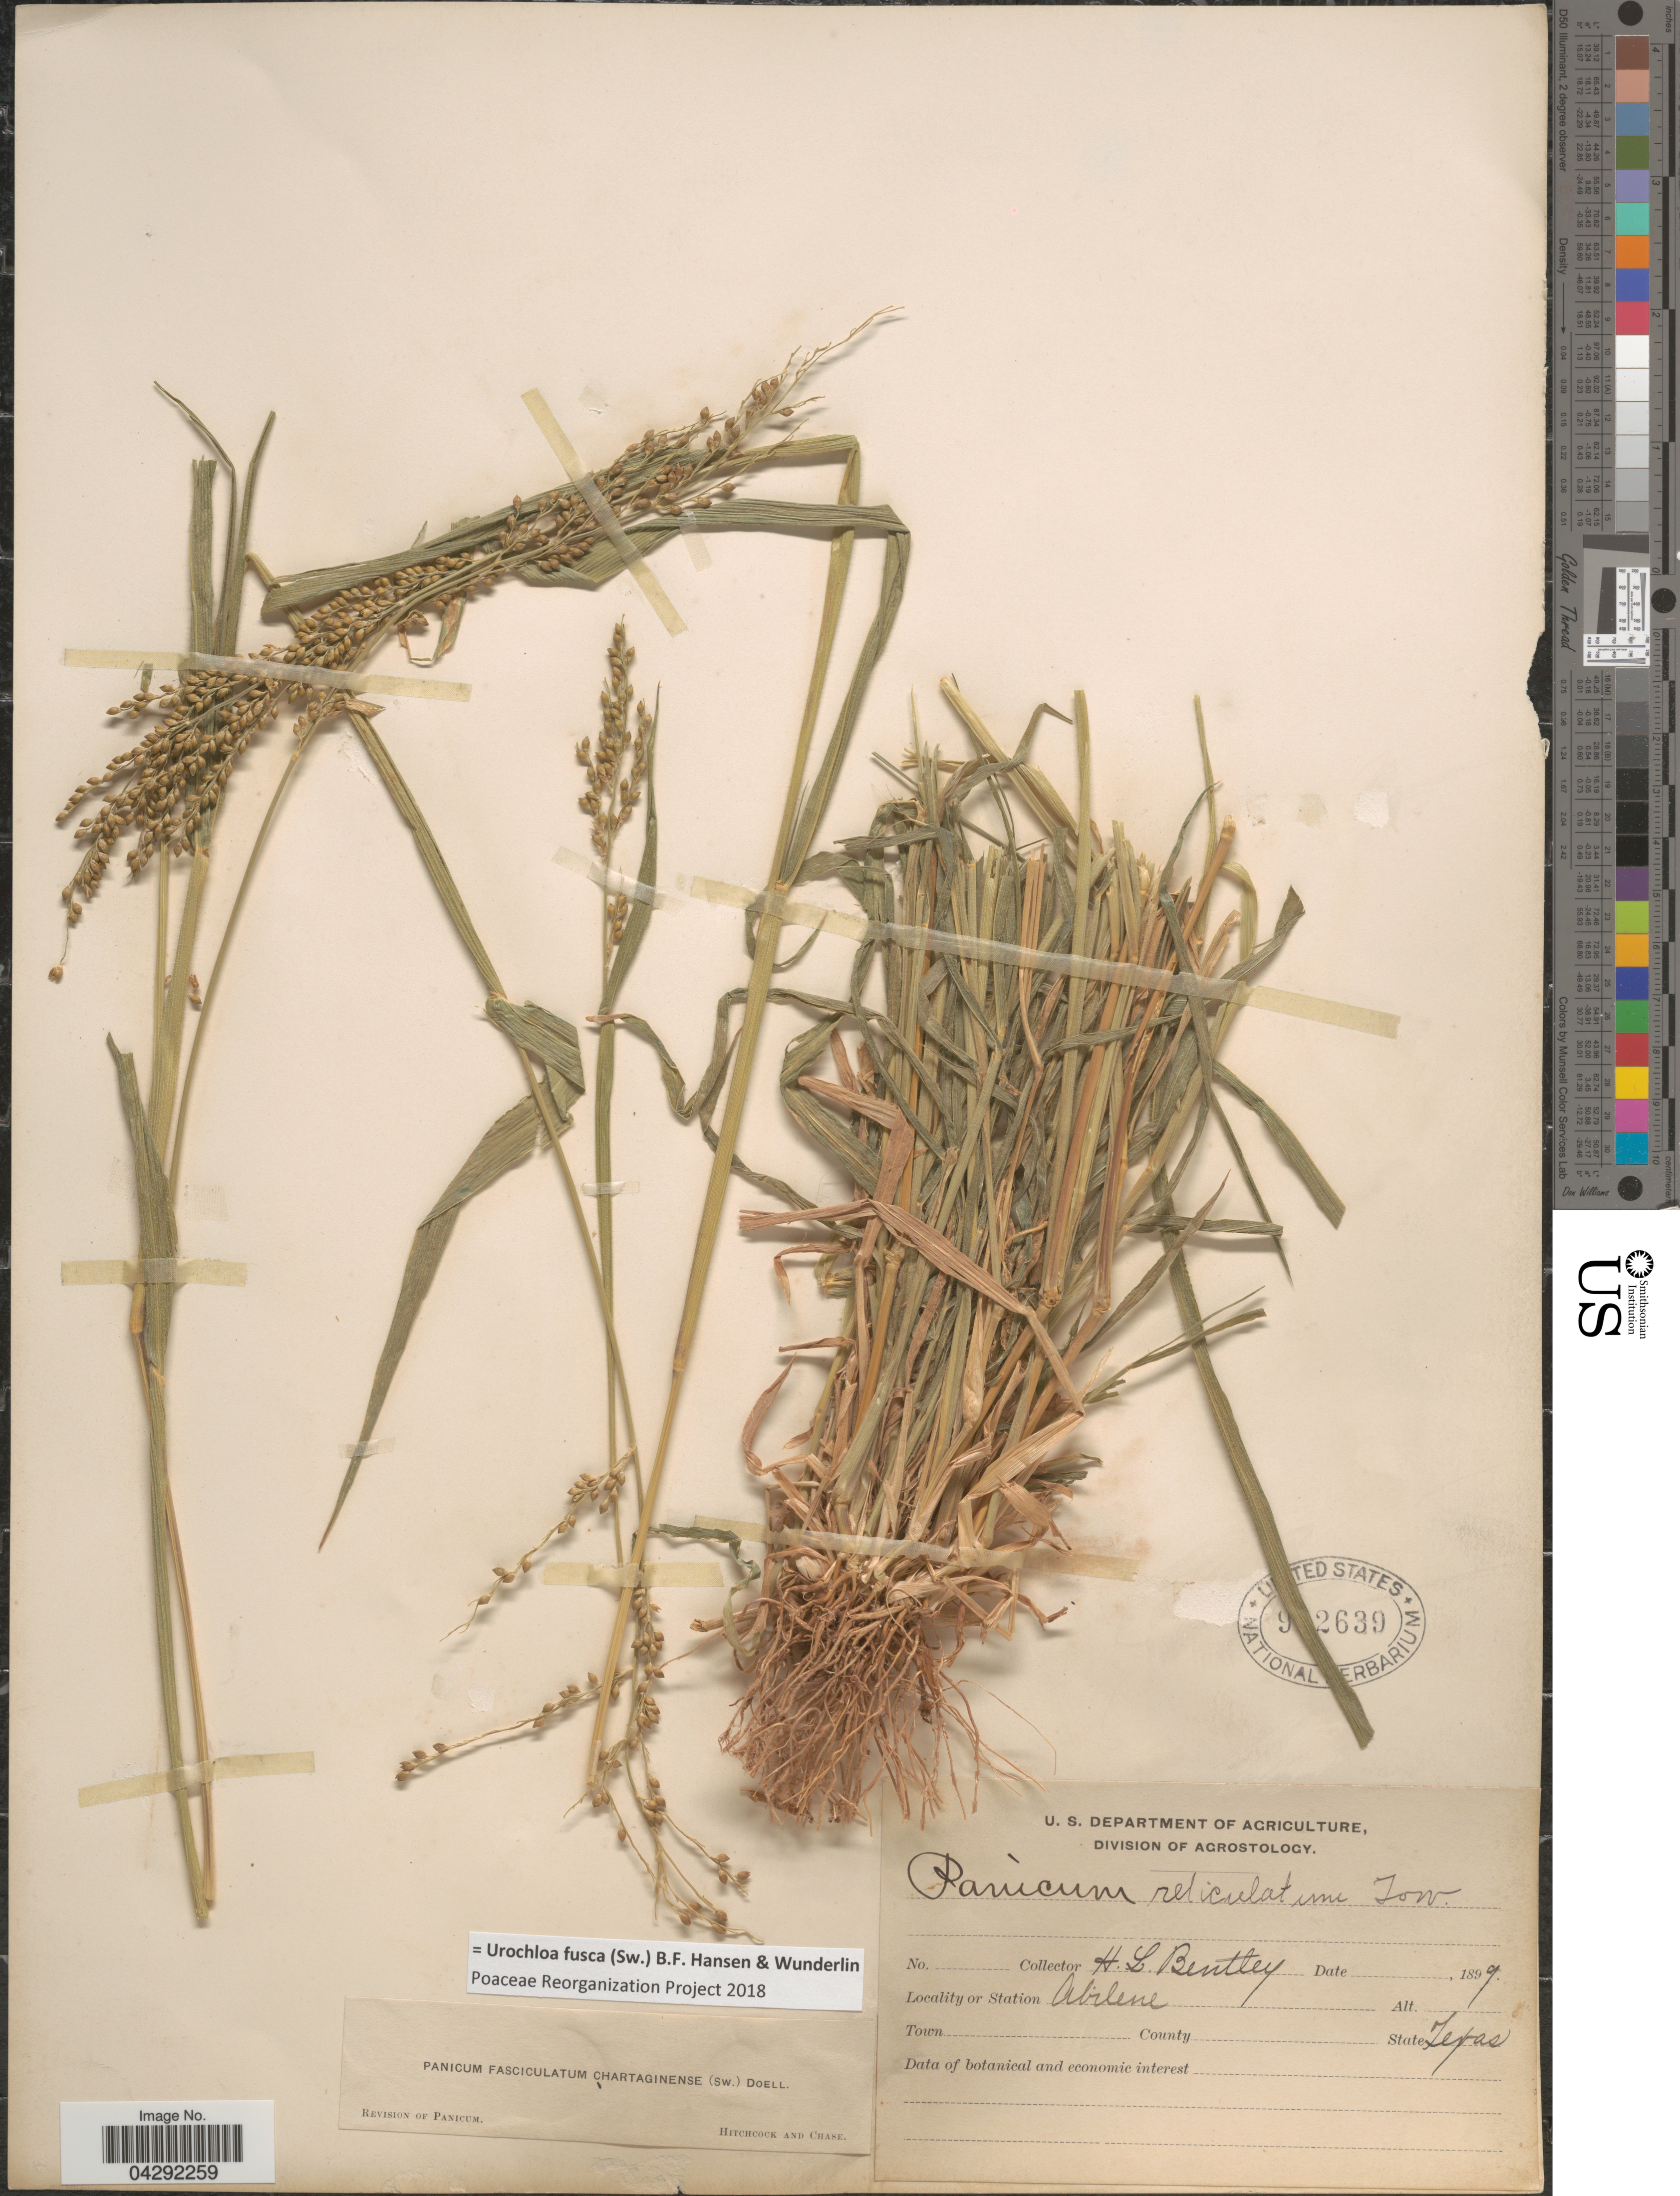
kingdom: Plantae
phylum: Tracheophyta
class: Liliopsida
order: Poales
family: Poaceae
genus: Urochloa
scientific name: Urochloa fusca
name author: (Sw.) B.F. Hansen & Wunderlin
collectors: H. Bentley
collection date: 1899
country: United States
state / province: Texas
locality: Abilene.